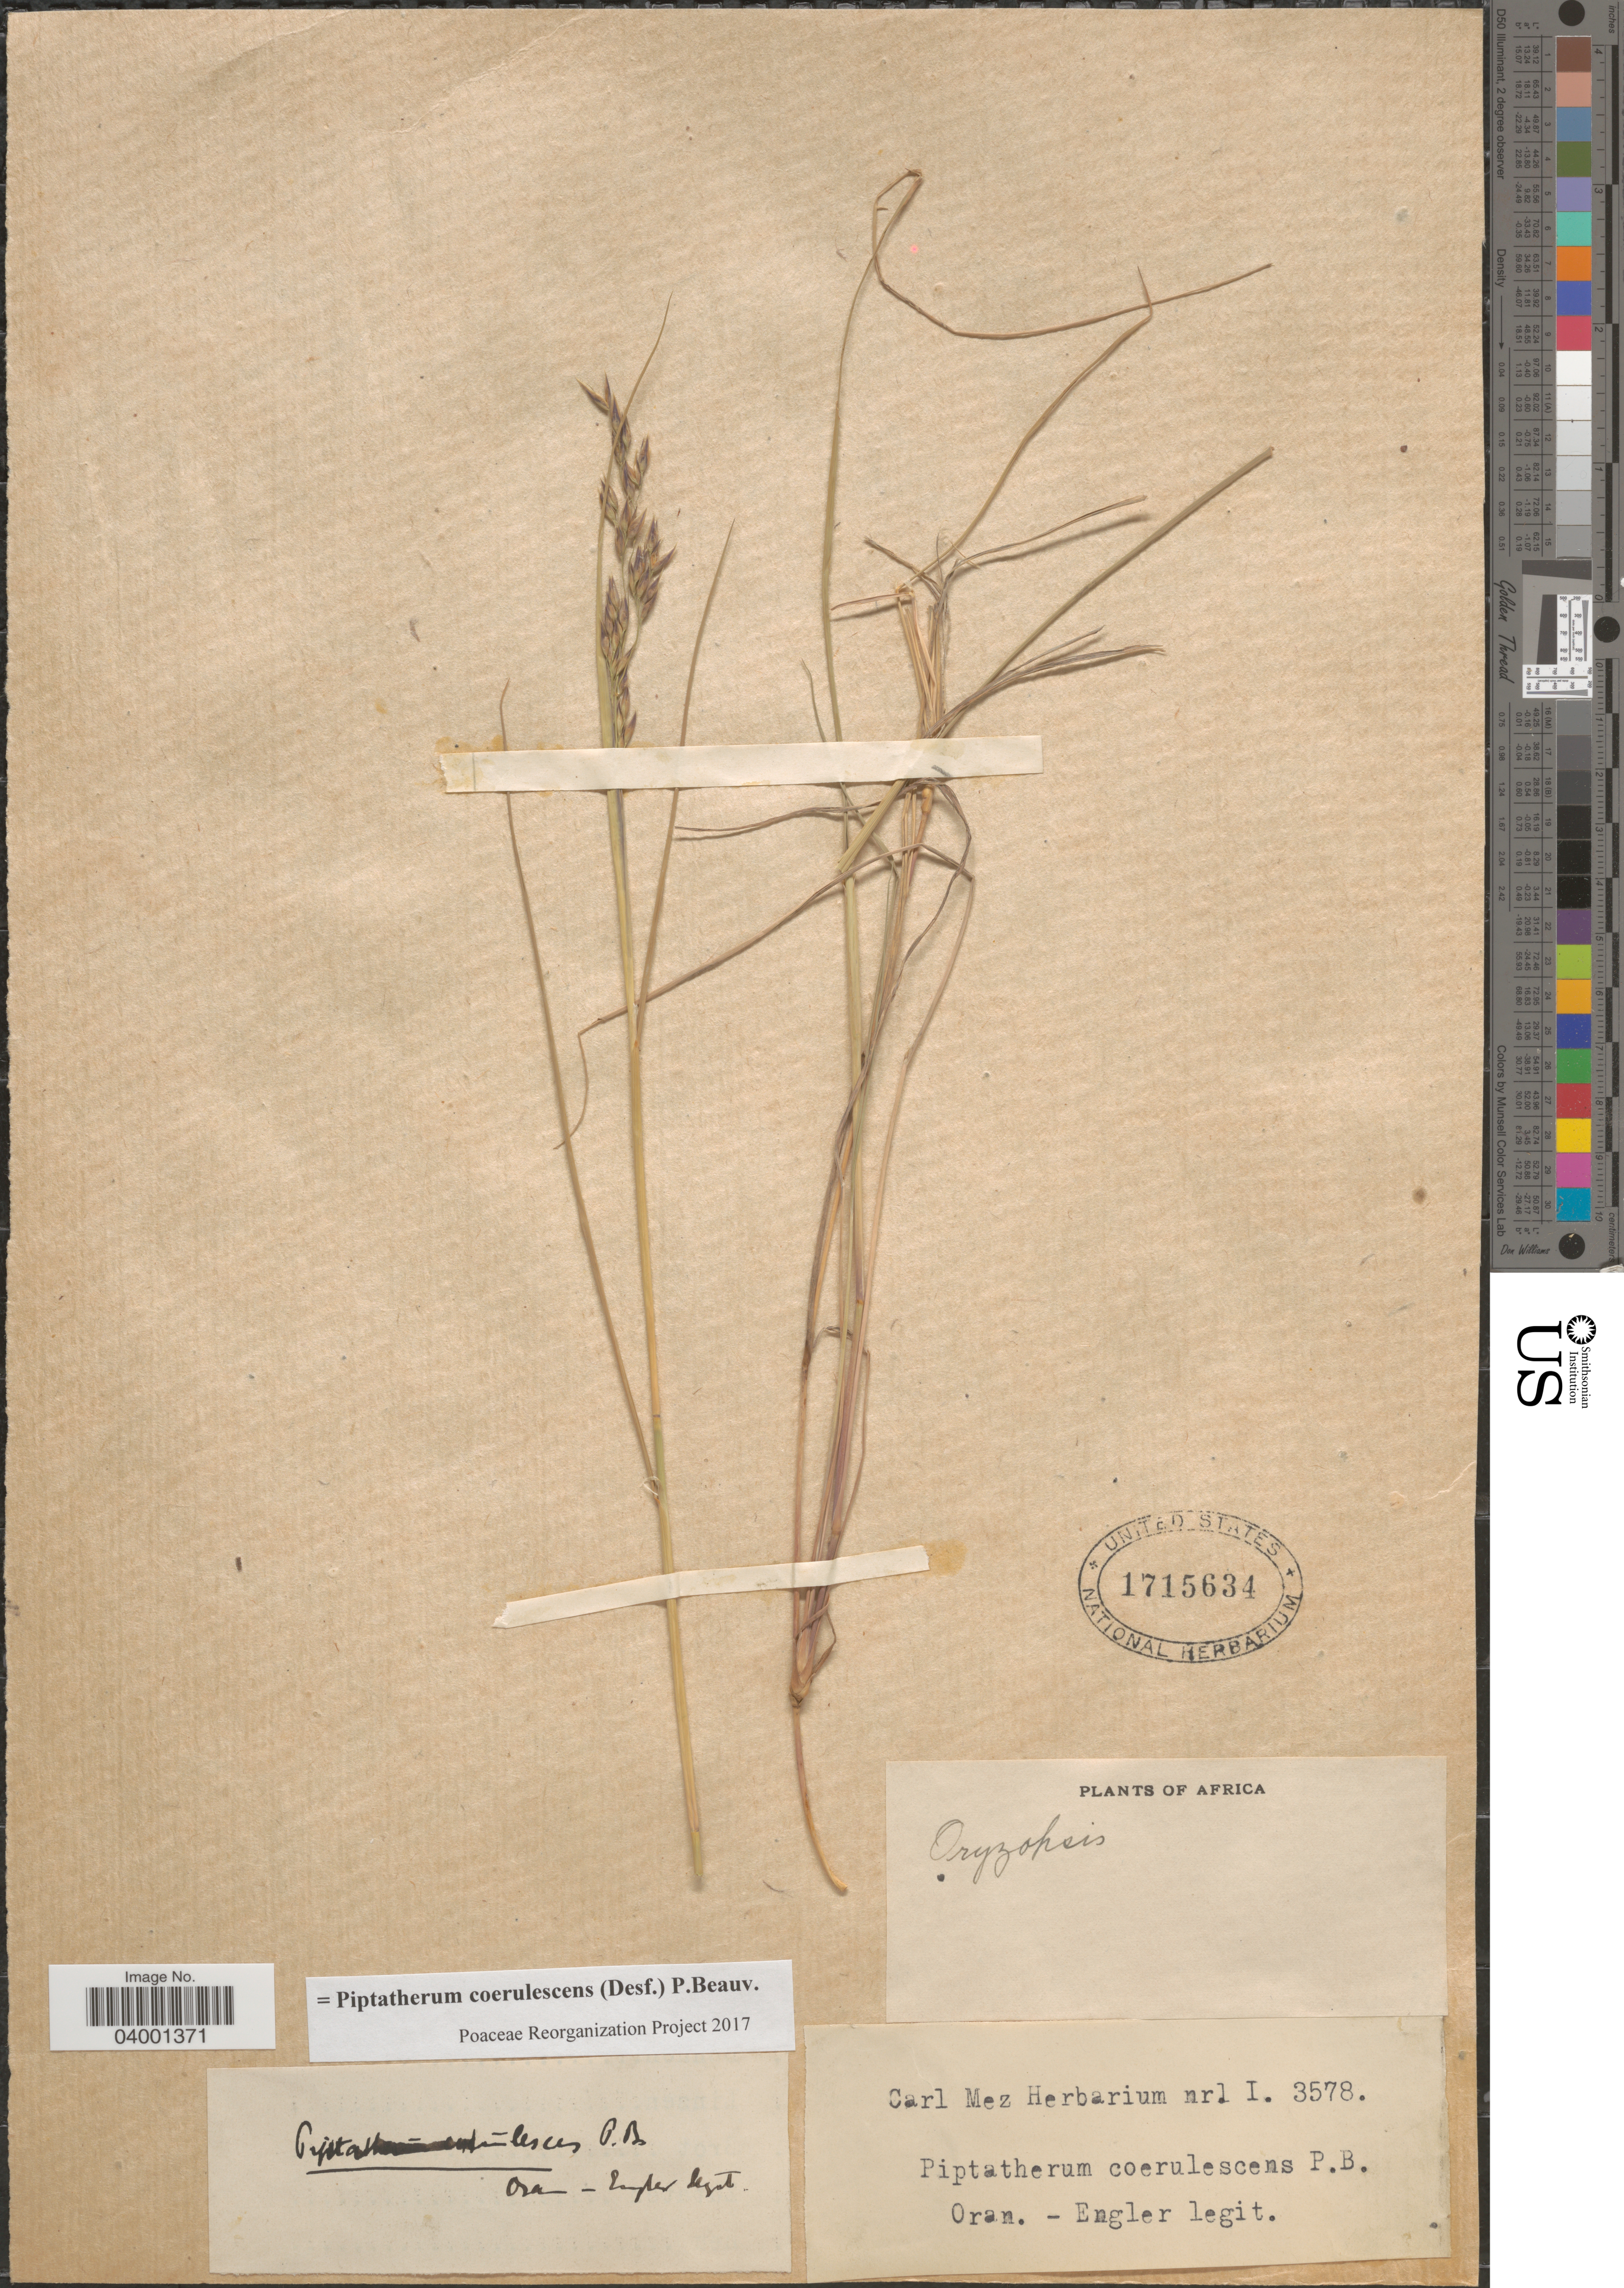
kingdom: Plantae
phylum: Tracheophyta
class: Liliopsida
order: Poales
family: Poaceae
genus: Piptatherum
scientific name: Piptatherum coerulescens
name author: (Desf.) P. Beauv.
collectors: Engler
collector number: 3578?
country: Algeria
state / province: Oran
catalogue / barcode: US 1715634